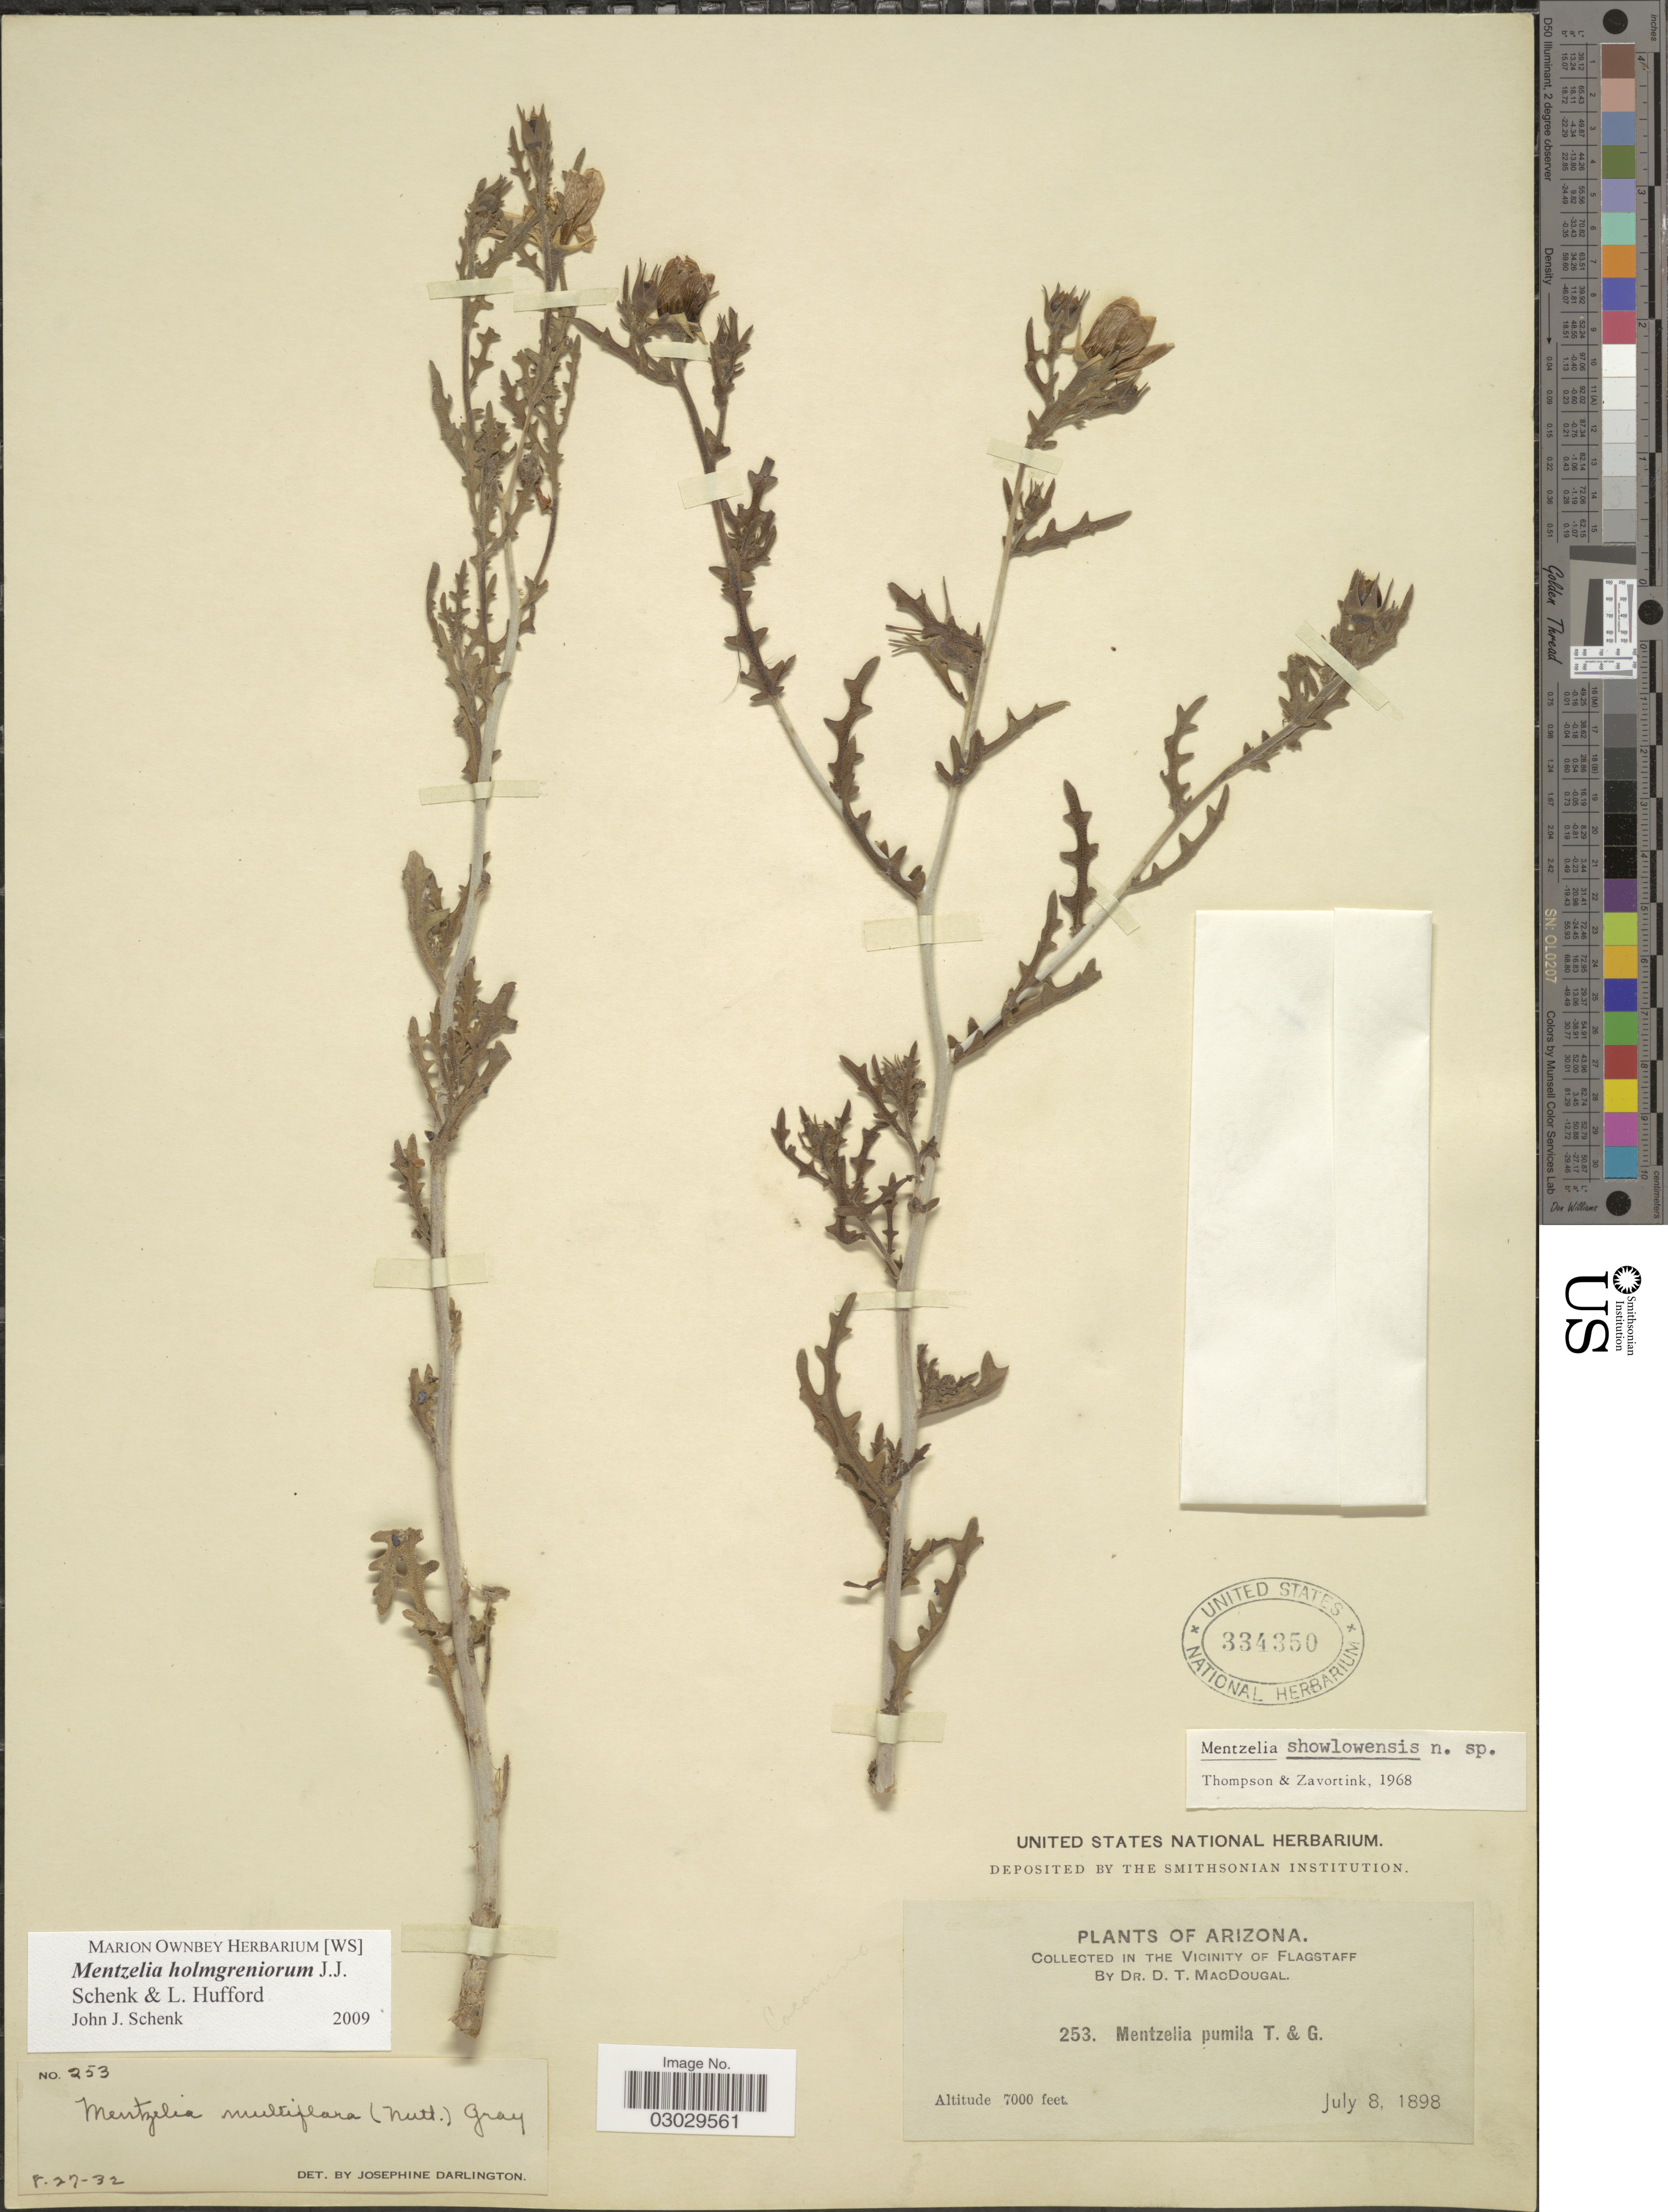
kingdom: Plantae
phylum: Tracheophyta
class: Magnoliopsida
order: Cornales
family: Loasaceae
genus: Mentzelia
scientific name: Mentzelia holmgreniorum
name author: J.J. Schenk & L. Hufford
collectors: D. T. MacDougal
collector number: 253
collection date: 1898-07-08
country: United States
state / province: Arizona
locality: Collected in the vicinity of Flagstaff.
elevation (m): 2134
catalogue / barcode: US 334350